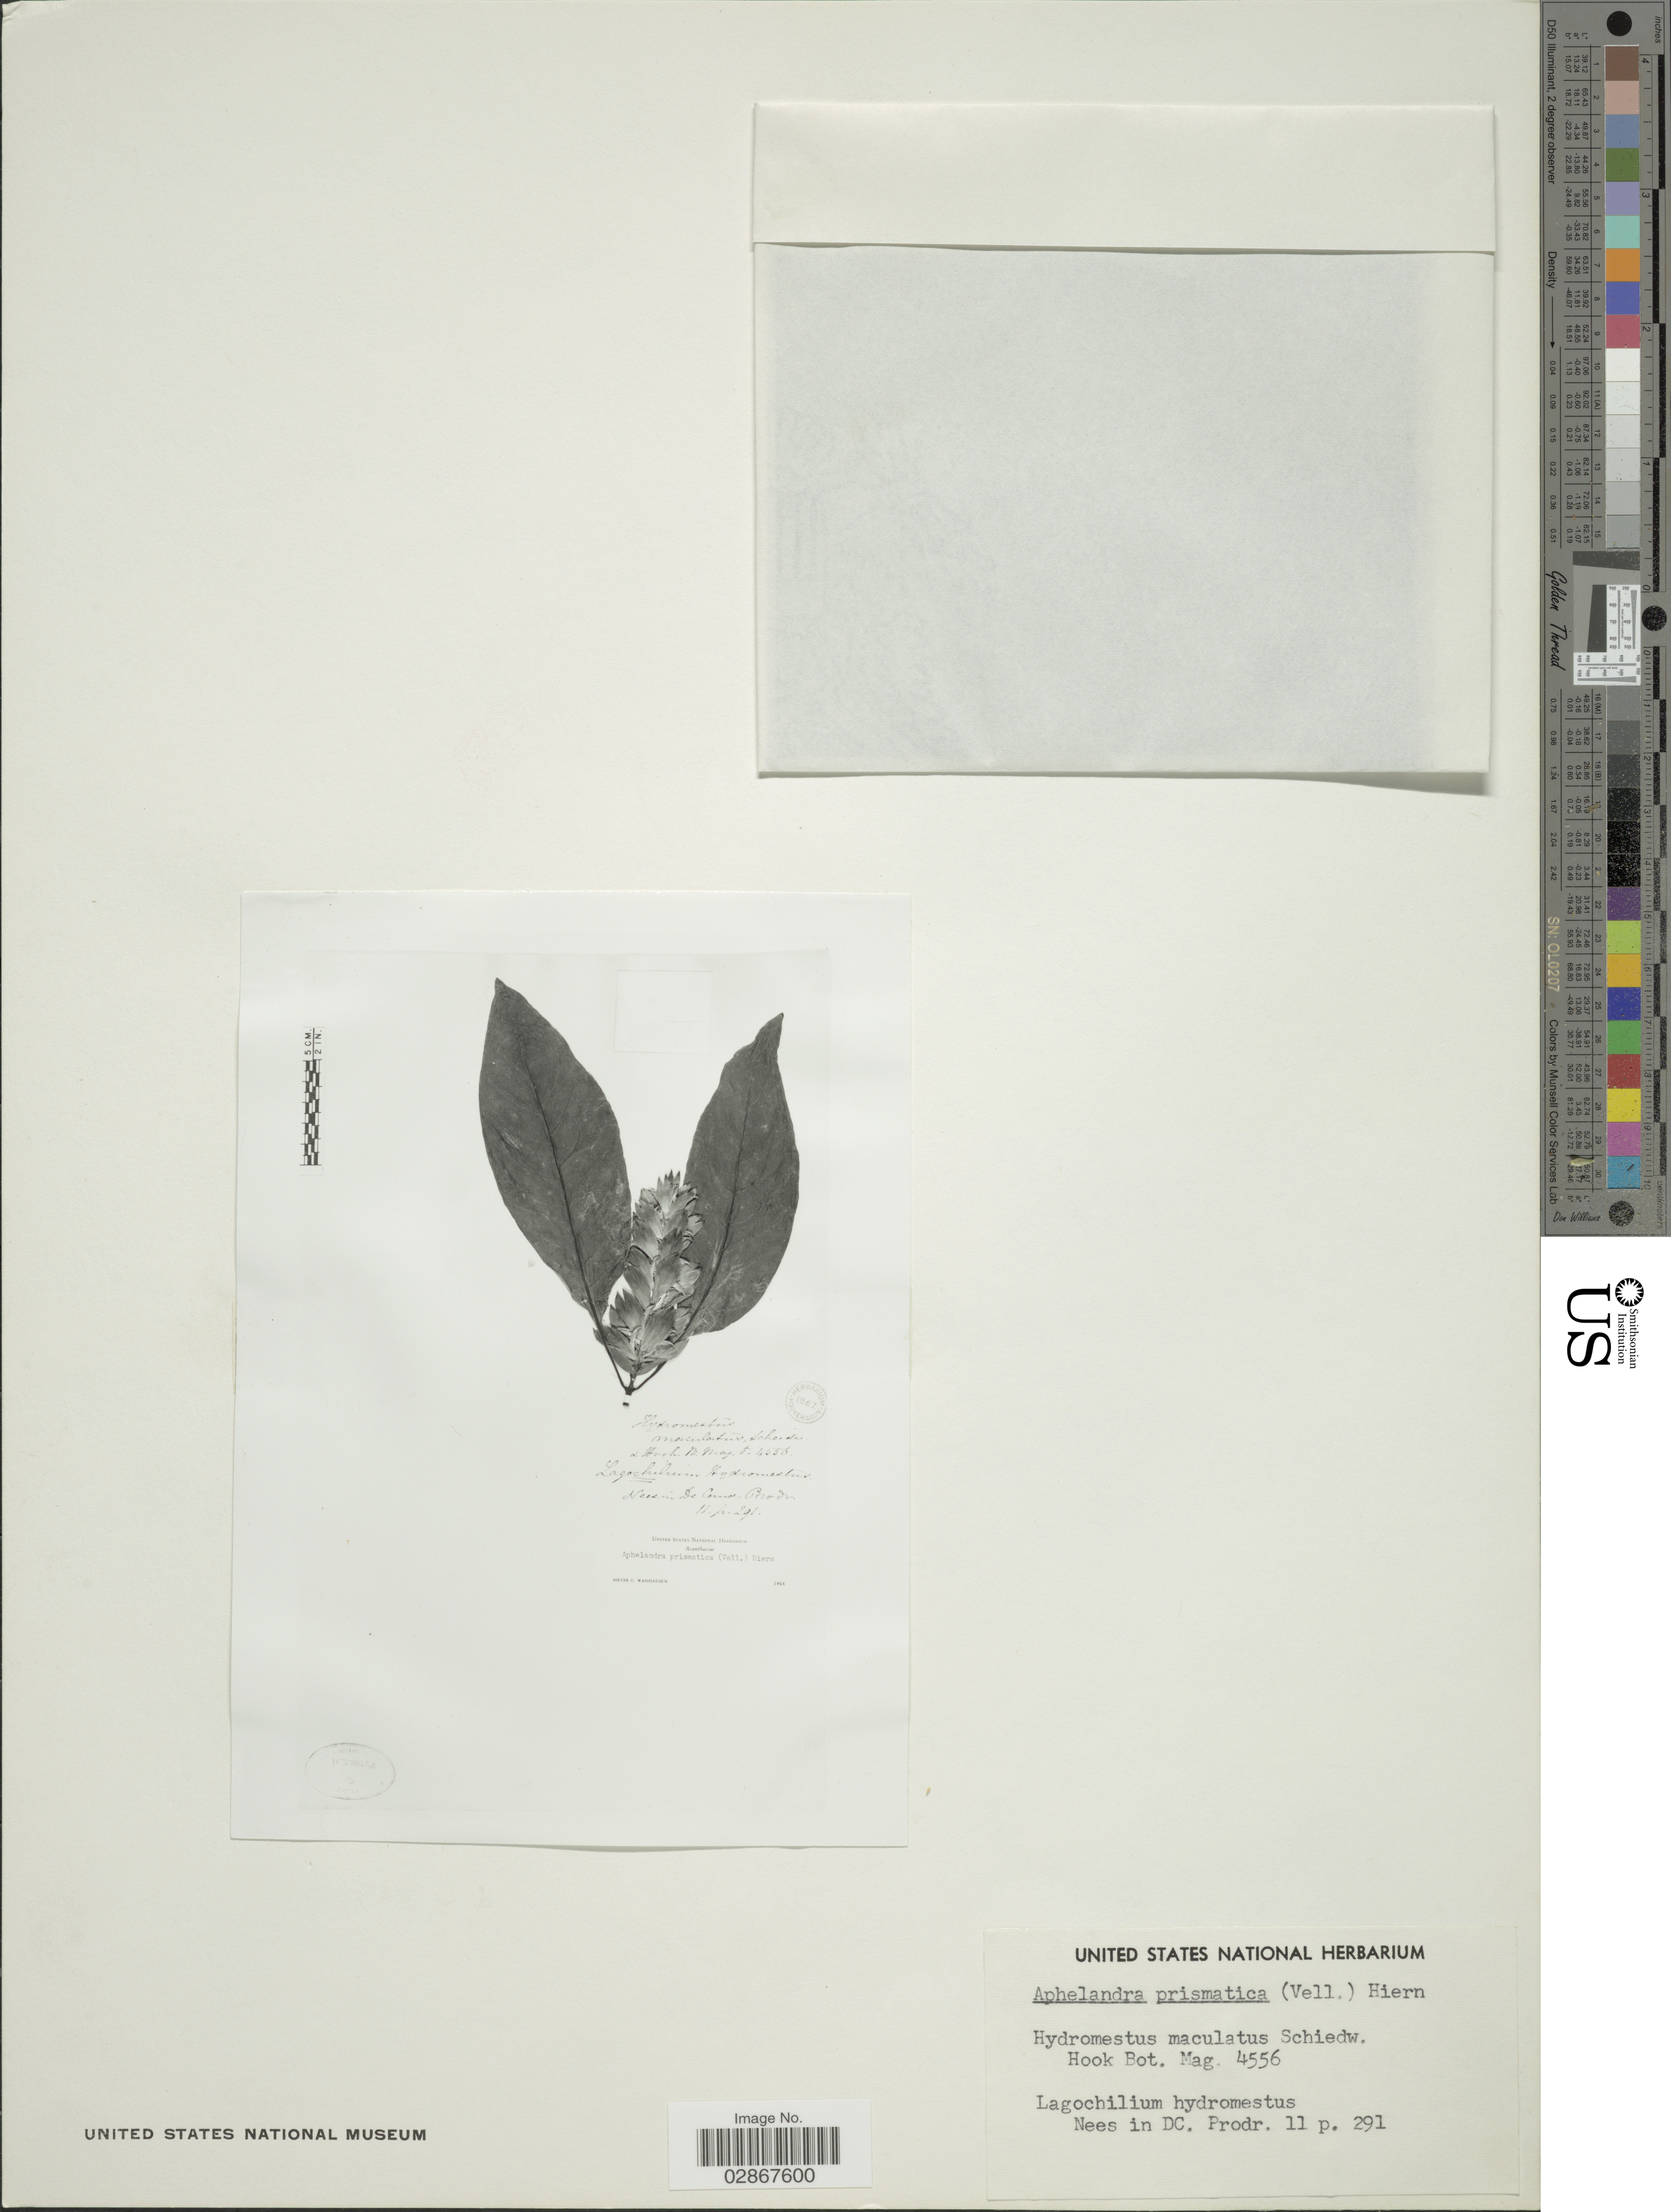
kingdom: Plantae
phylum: Tracheophyta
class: Magnoliopsida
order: Lamiales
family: Acanthaceae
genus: Aphelandra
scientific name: Aphelandra prismatica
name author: Hiern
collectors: ex herb. United States National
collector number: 4556?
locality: Hook Bot. Mag. [unsure placement]